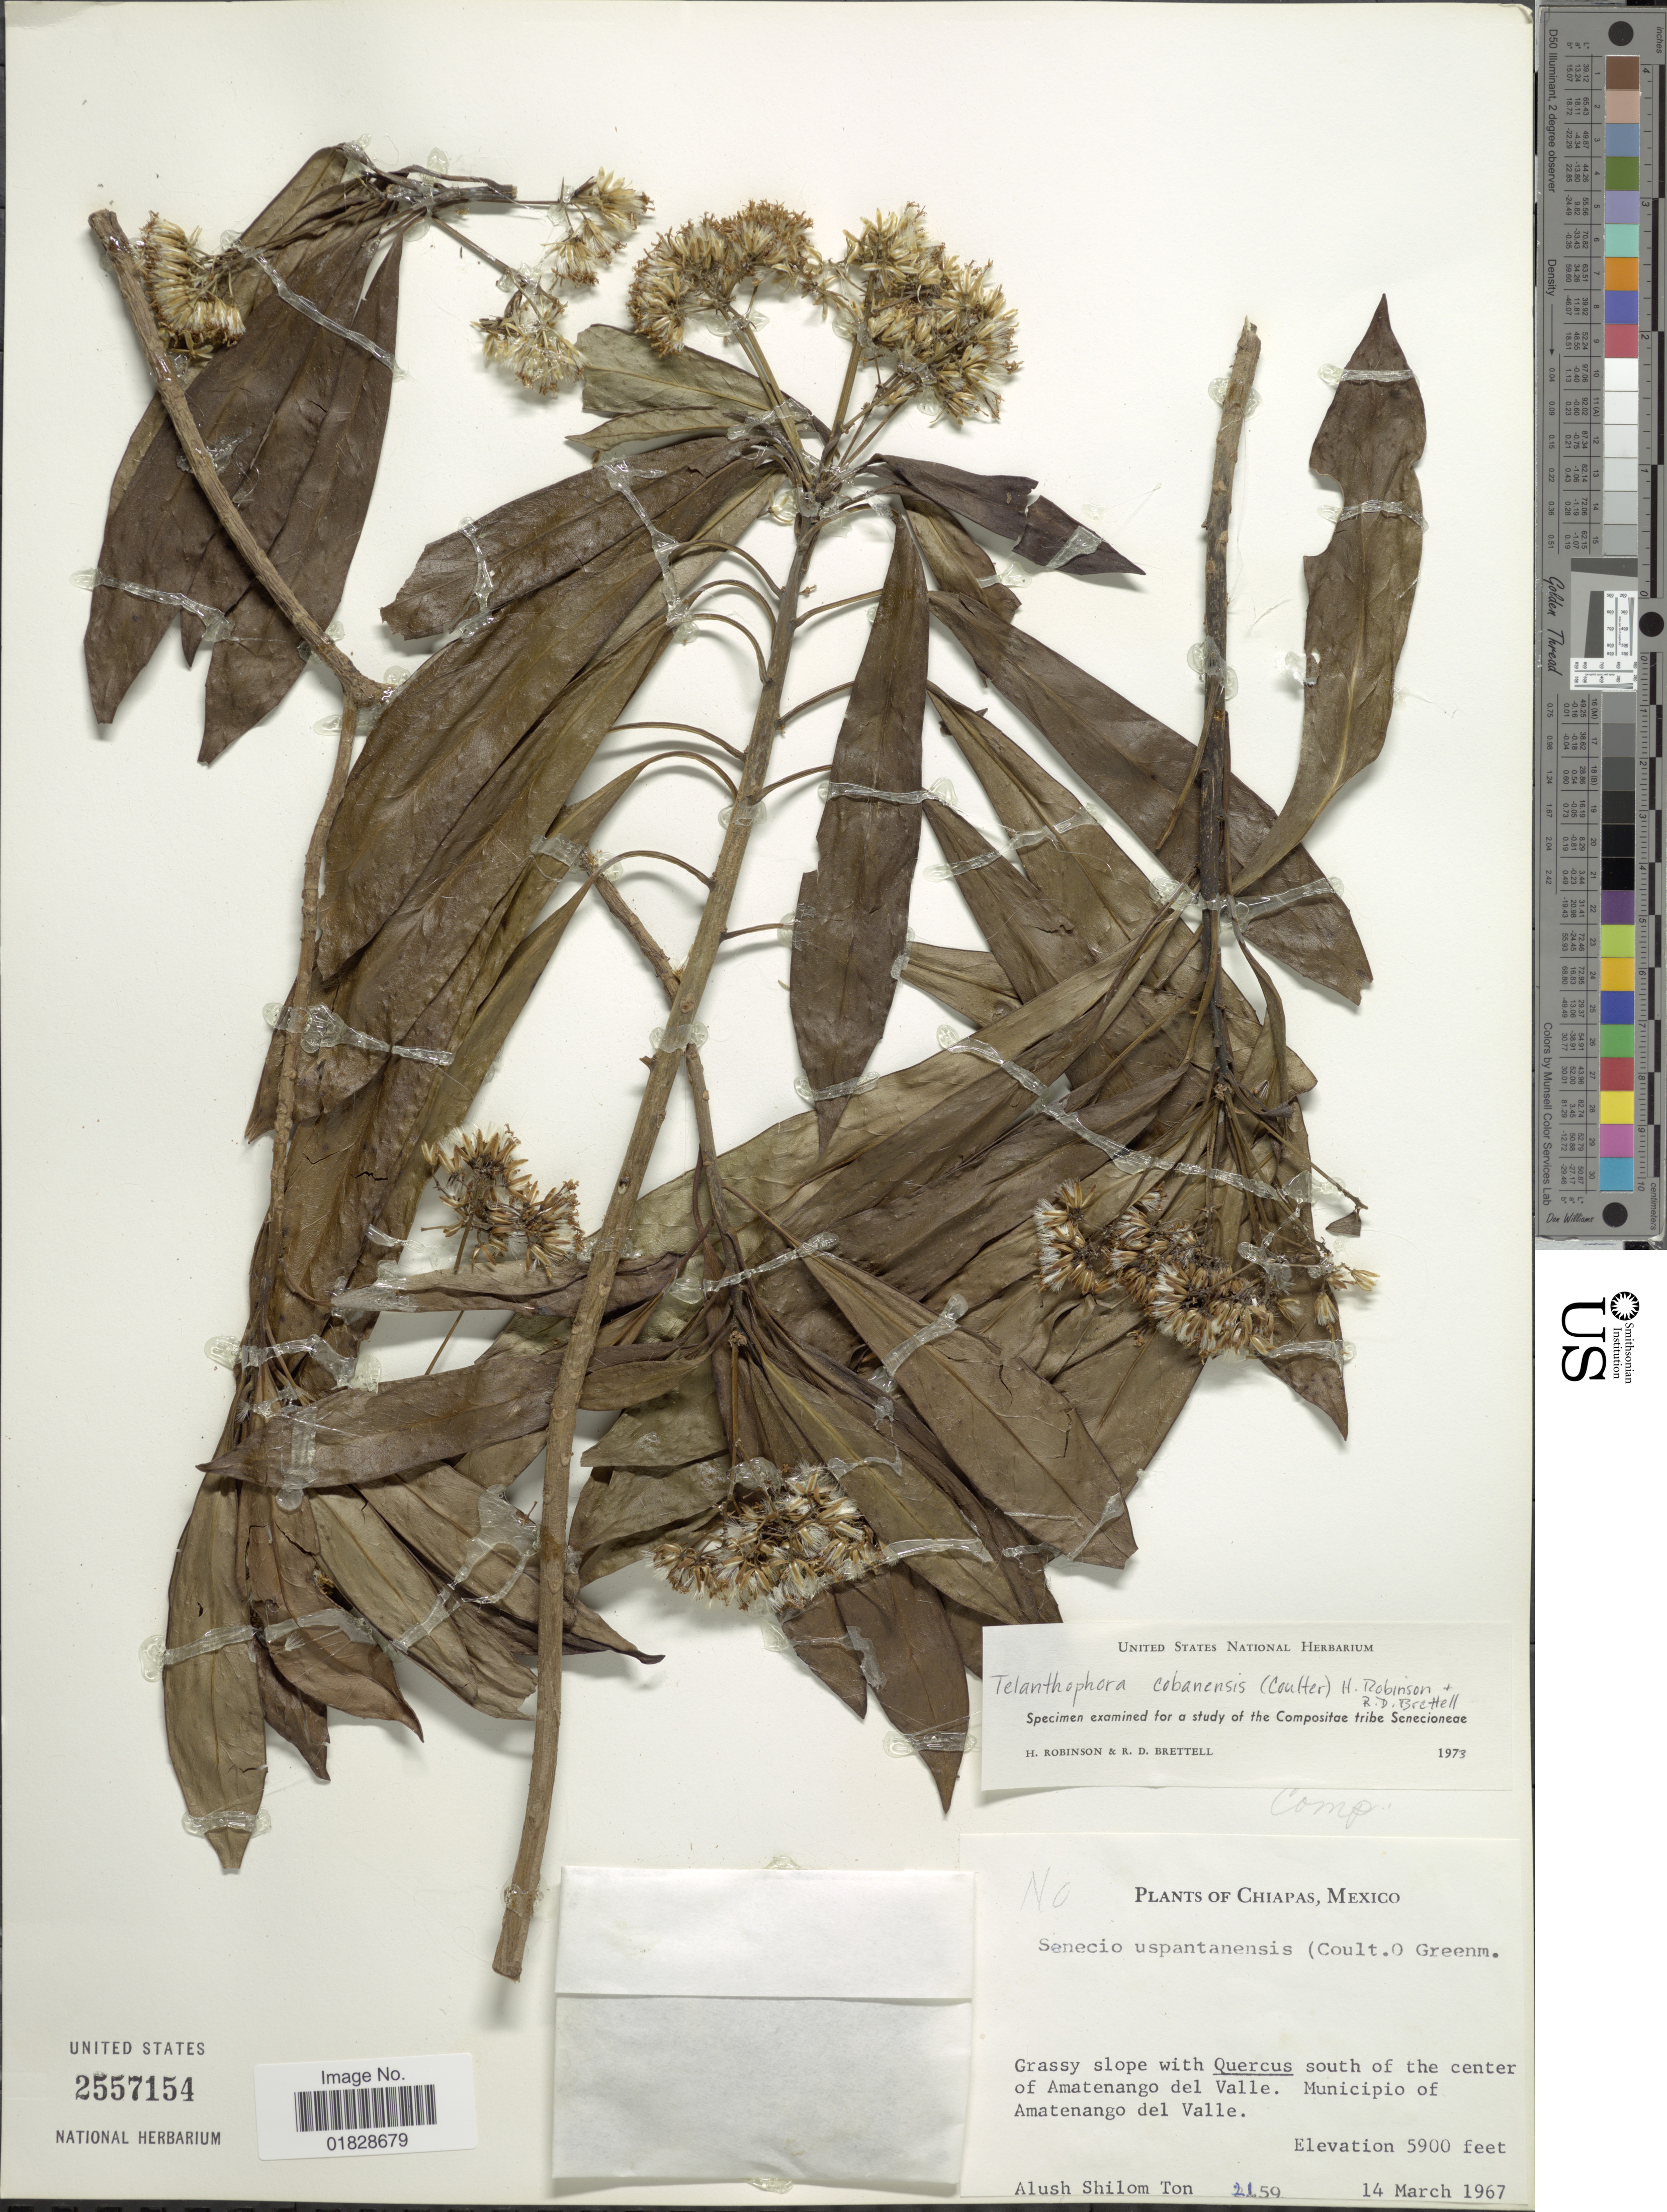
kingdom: Plantae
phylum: Tracheophyta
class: Magnoliopsida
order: Asterales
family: Asteraceae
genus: Telanthophora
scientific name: Telanthophora cobanensis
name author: (J.M. Coult.) H. Rob. & Brettell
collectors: A. M. Ton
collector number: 2159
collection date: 1967-03-14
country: Mexico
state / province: Chiapas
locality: South of the center of Amatenango del Valle. Municipio of Amatenango del Valle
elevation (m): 1798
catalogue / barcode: US 2557154